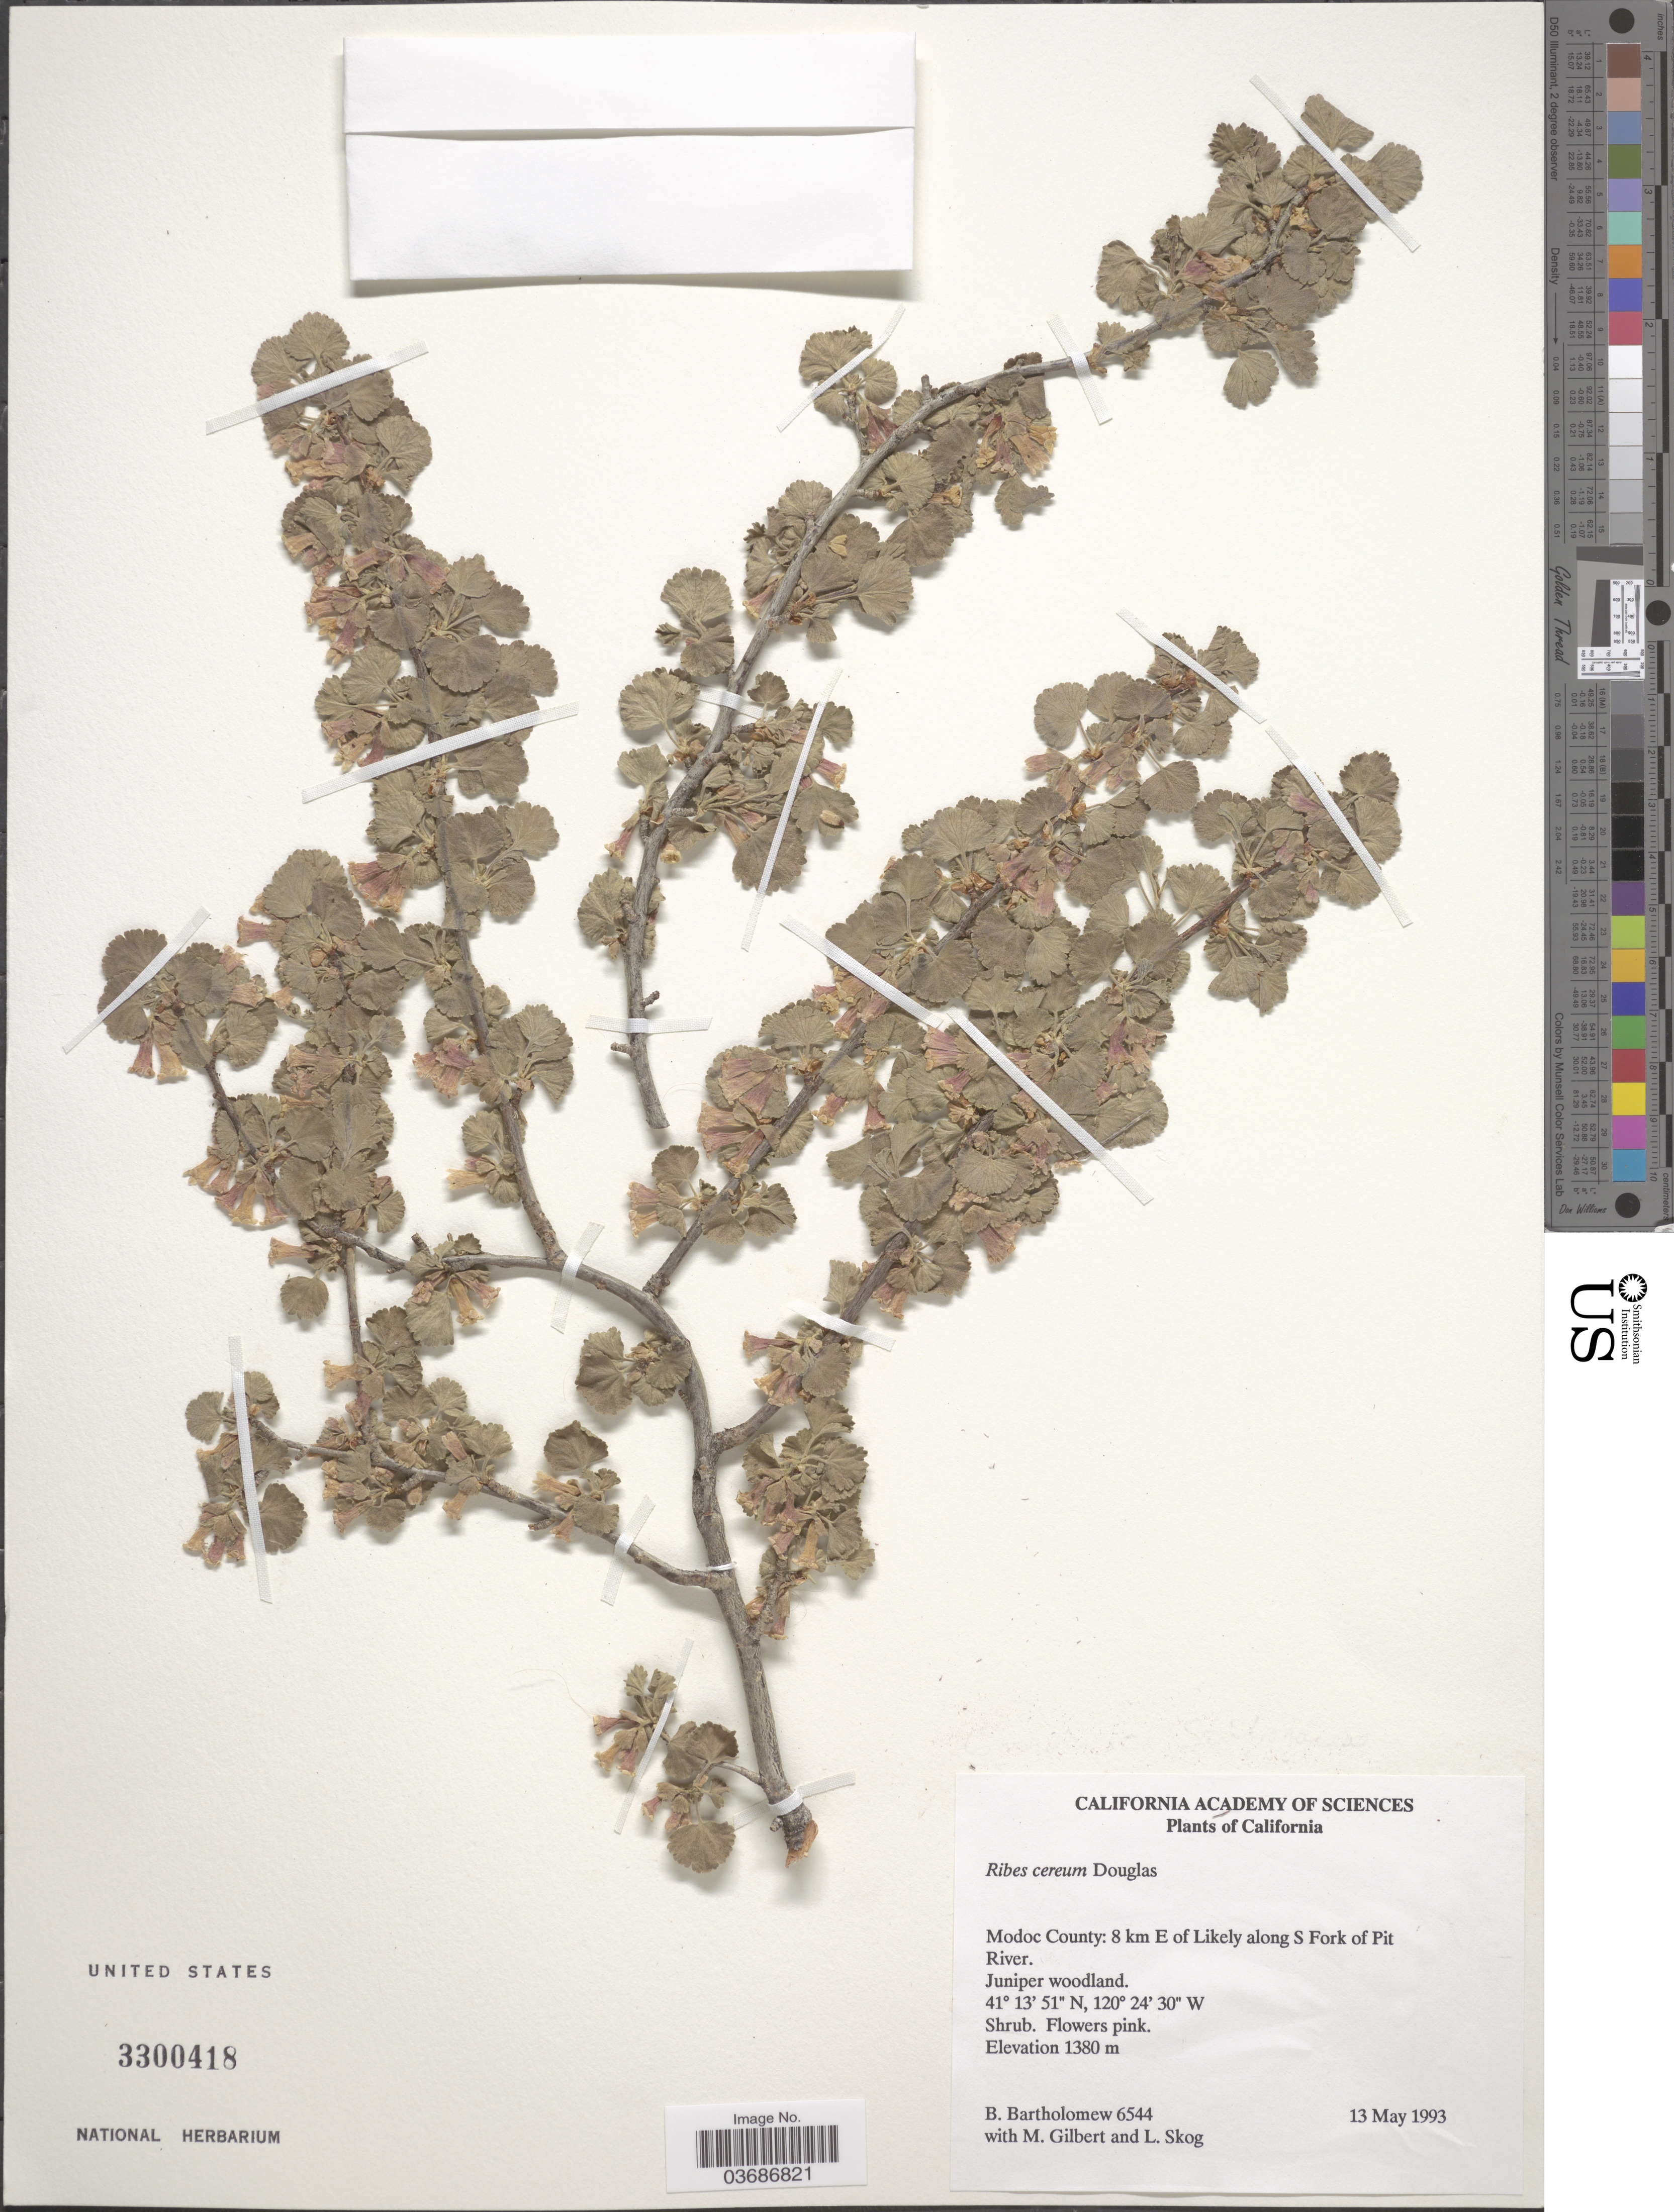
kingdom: Plantae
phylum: Tracheophyta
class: Magnoliopsida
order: Saxifragales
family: Grossulariaceae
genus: Ribes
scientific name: Ribes cereum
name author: Douglas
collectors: B. Bartholomew, M. Gilbert & L. E. Skog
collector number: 6544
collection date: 1993-05-13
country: United States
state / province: California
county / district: Modoc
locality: Modoc County: 8 km E of Likely along S Fork of Pit River.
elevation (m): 1380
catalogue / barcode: US 3300418